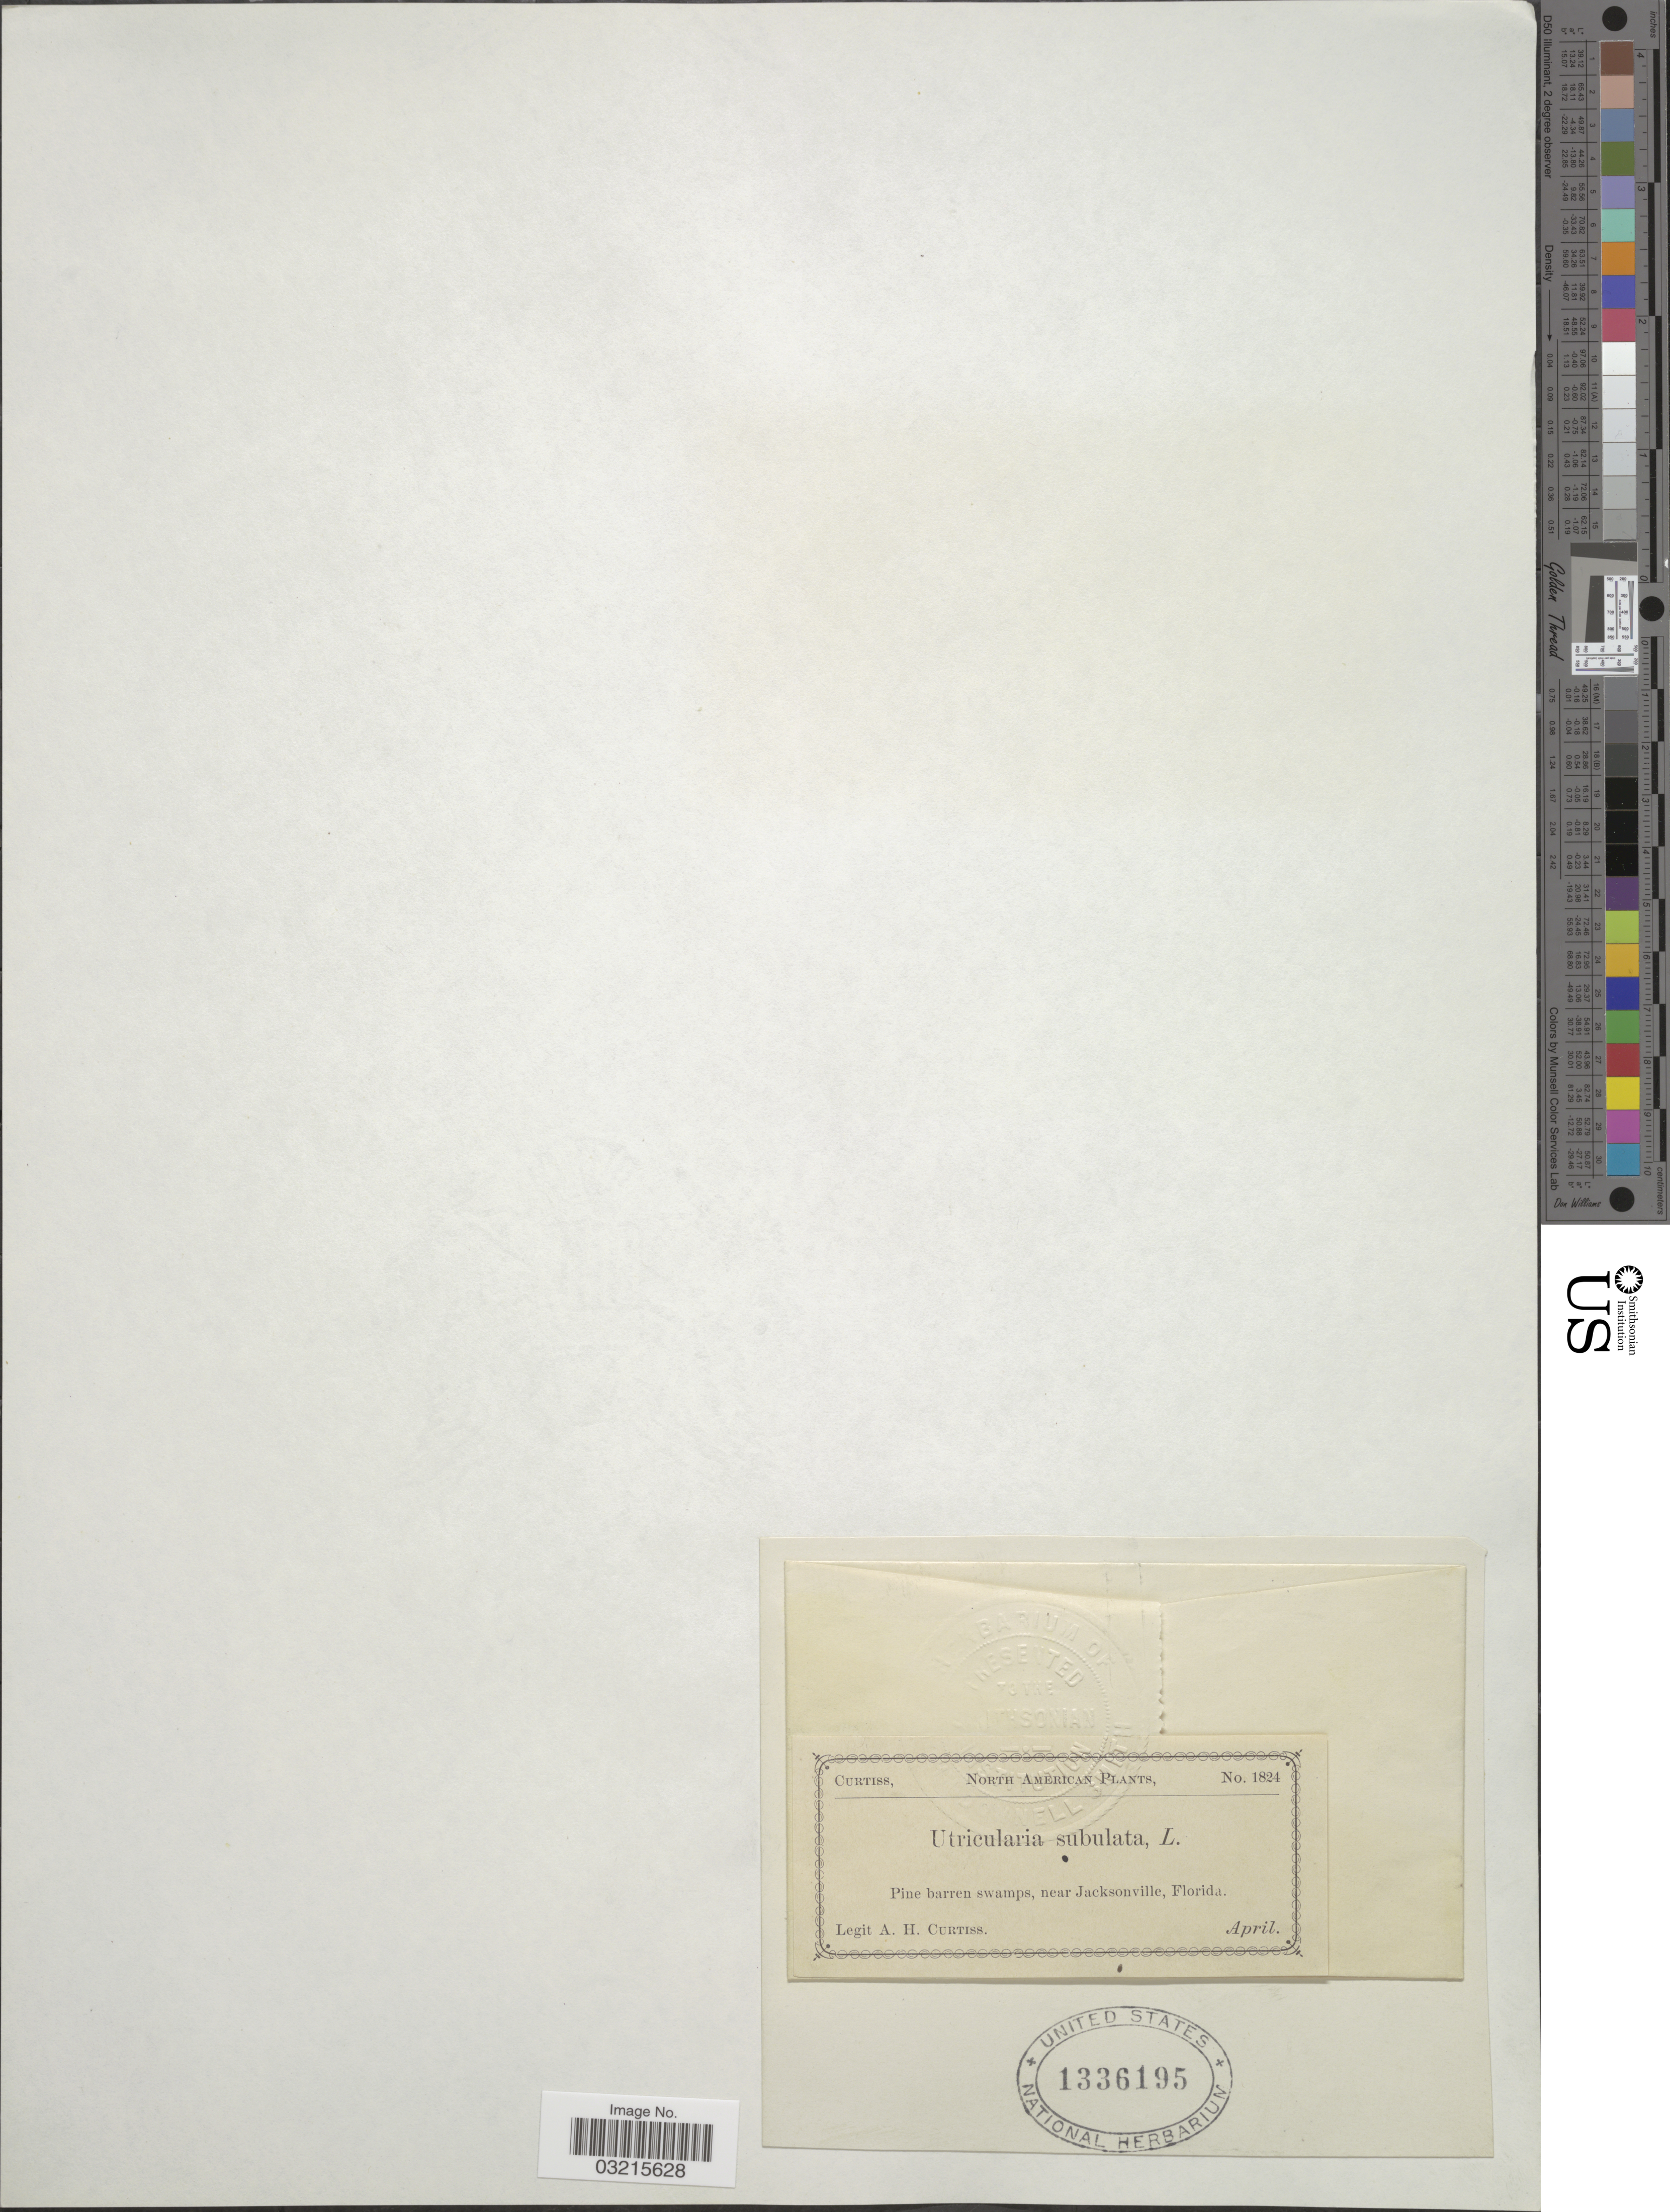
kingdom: Plantae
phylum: Tracheophyta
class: Magnoliopsida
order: Lamiales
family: Lentibulariaceae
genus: Utricularia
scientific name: Utricularia subulata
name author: L.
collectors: A. H. Curtiss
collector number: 1824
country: United States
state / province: Florida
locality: Near Jacksonville.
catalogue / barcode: US 1336195